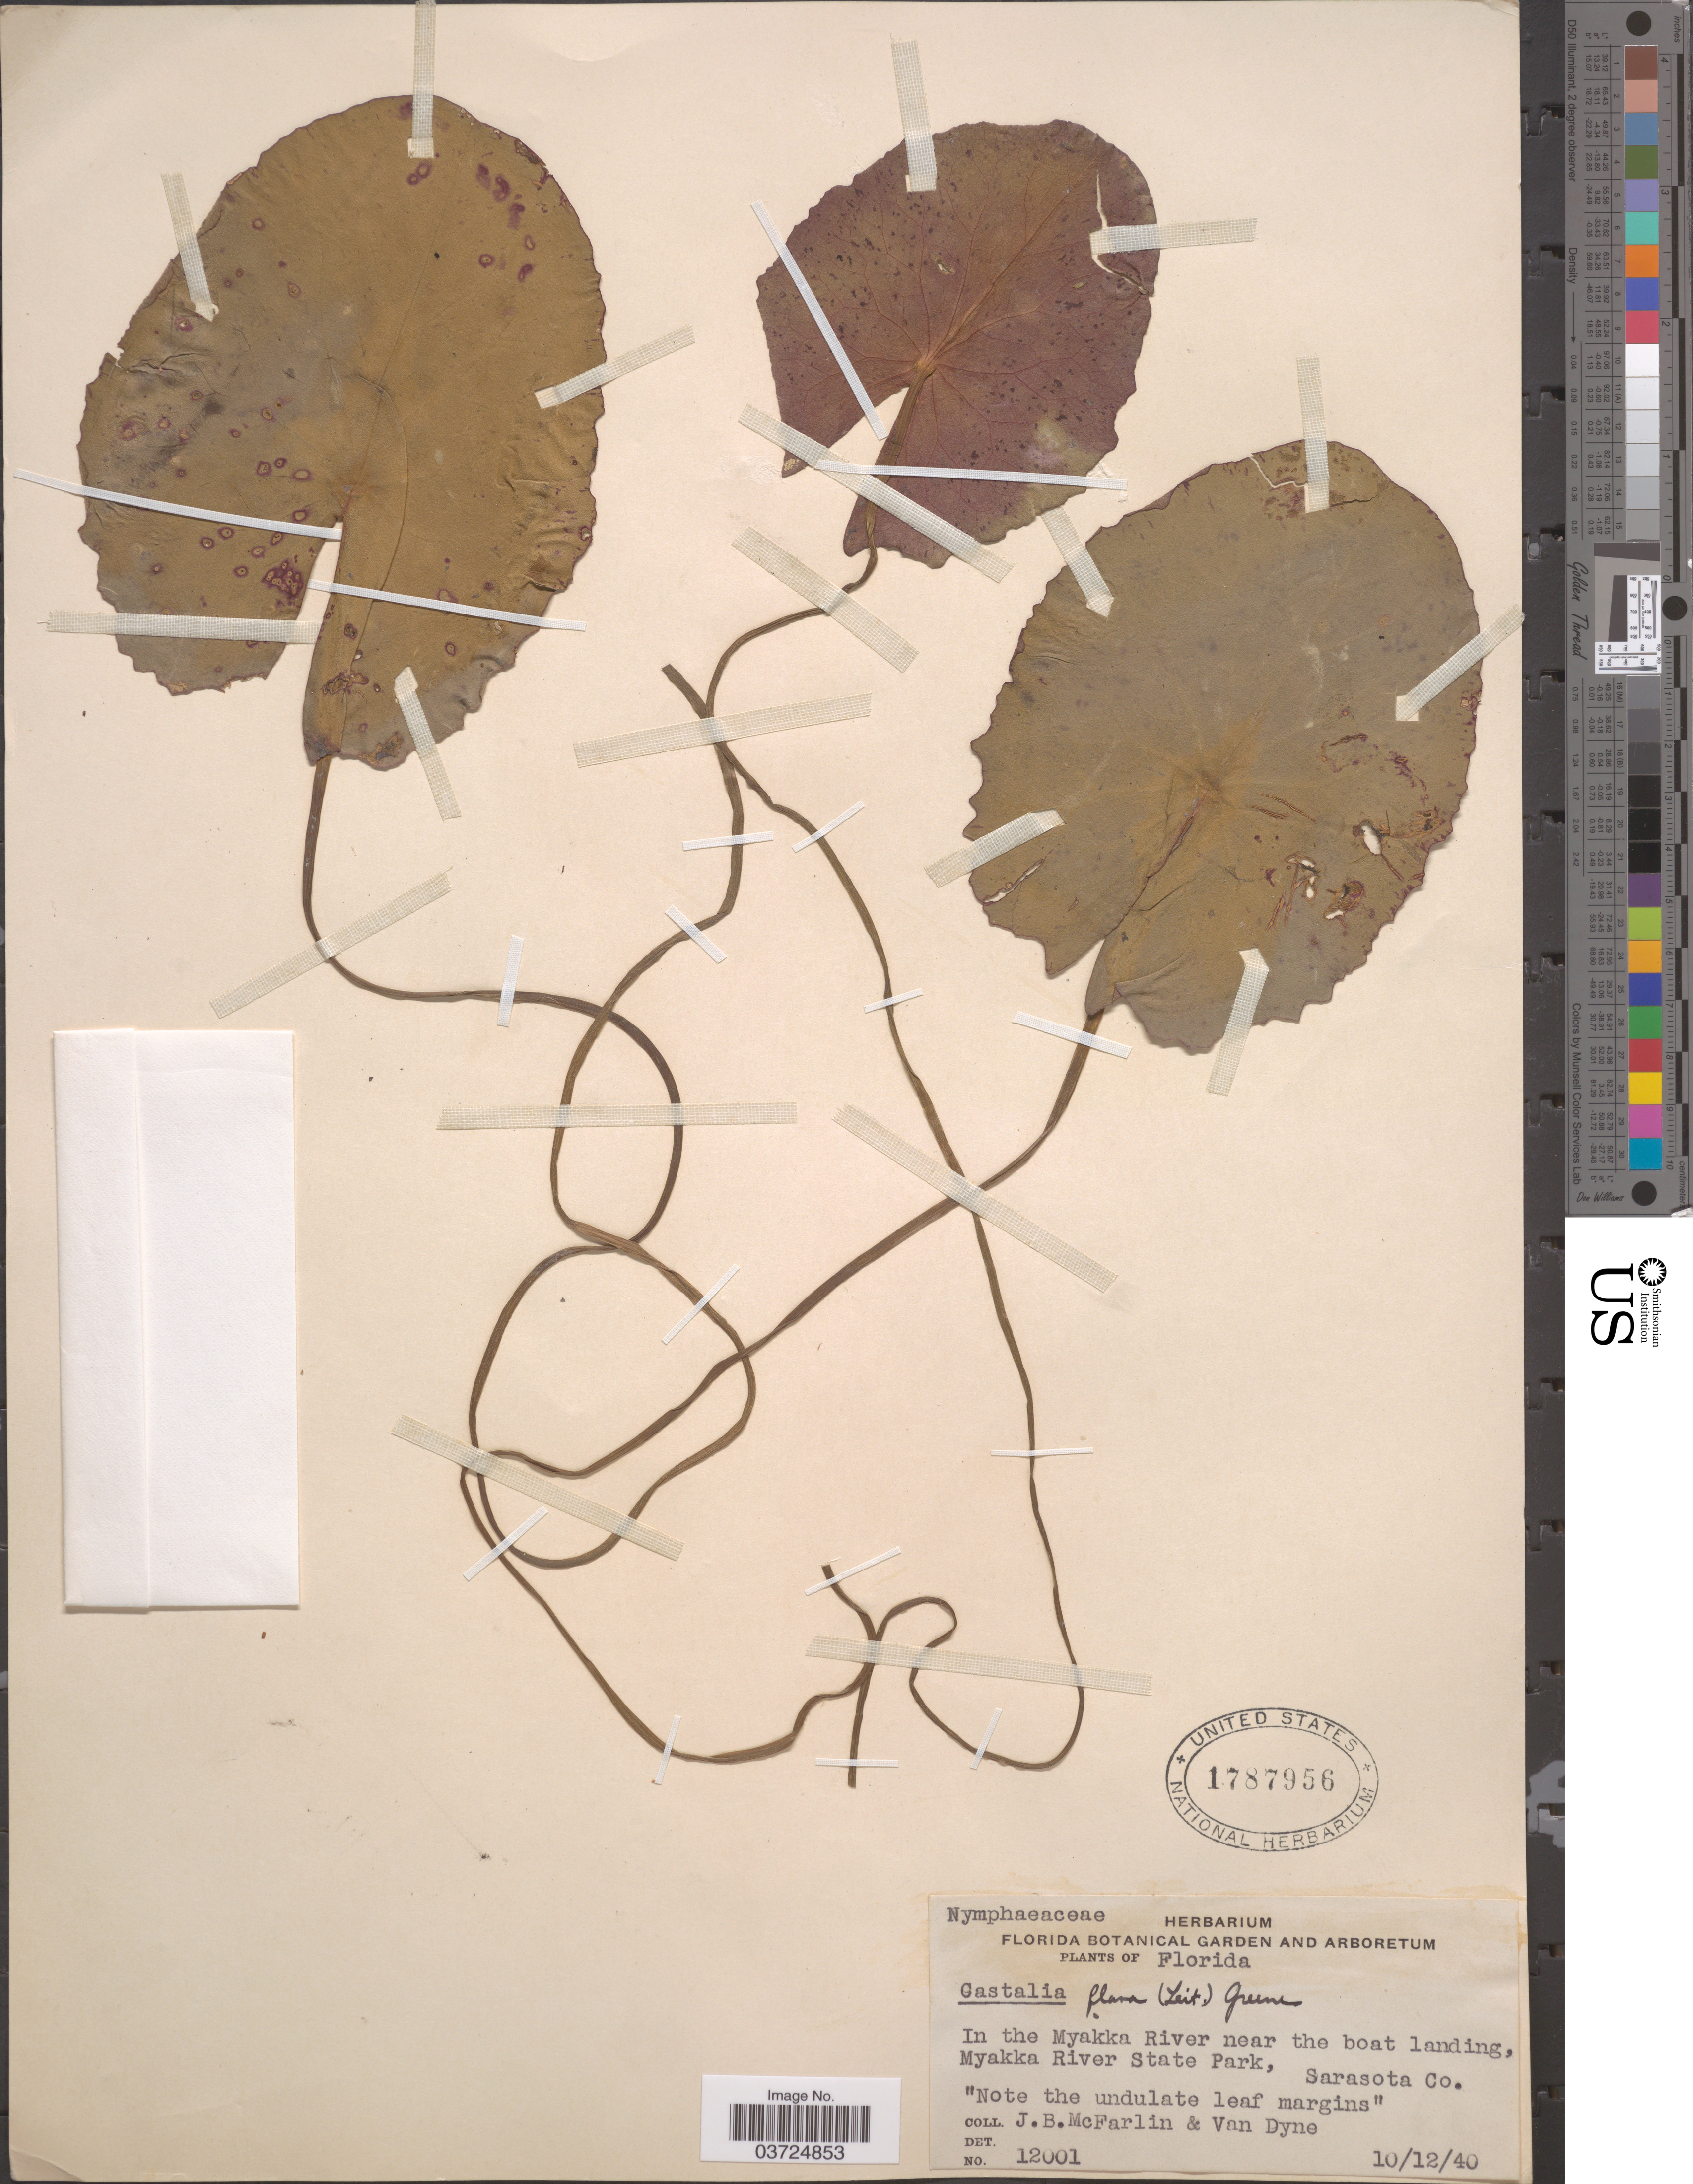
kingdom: Plantae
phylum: Tracheophyta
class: Magnoliopsida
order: Nymphaeales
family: Nymphaeaceae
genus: Nymphaea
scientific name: Nymphaea flava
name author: Leitn.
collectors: J. McFarlin & Van Dyne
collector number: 12001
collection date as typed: Transcribed d/m/y: 12/10/40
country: United States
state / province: Florida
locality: In the Myakka River near the boat landing, Myakka River State Park, Sarasota Co.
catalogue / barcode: US 1787956